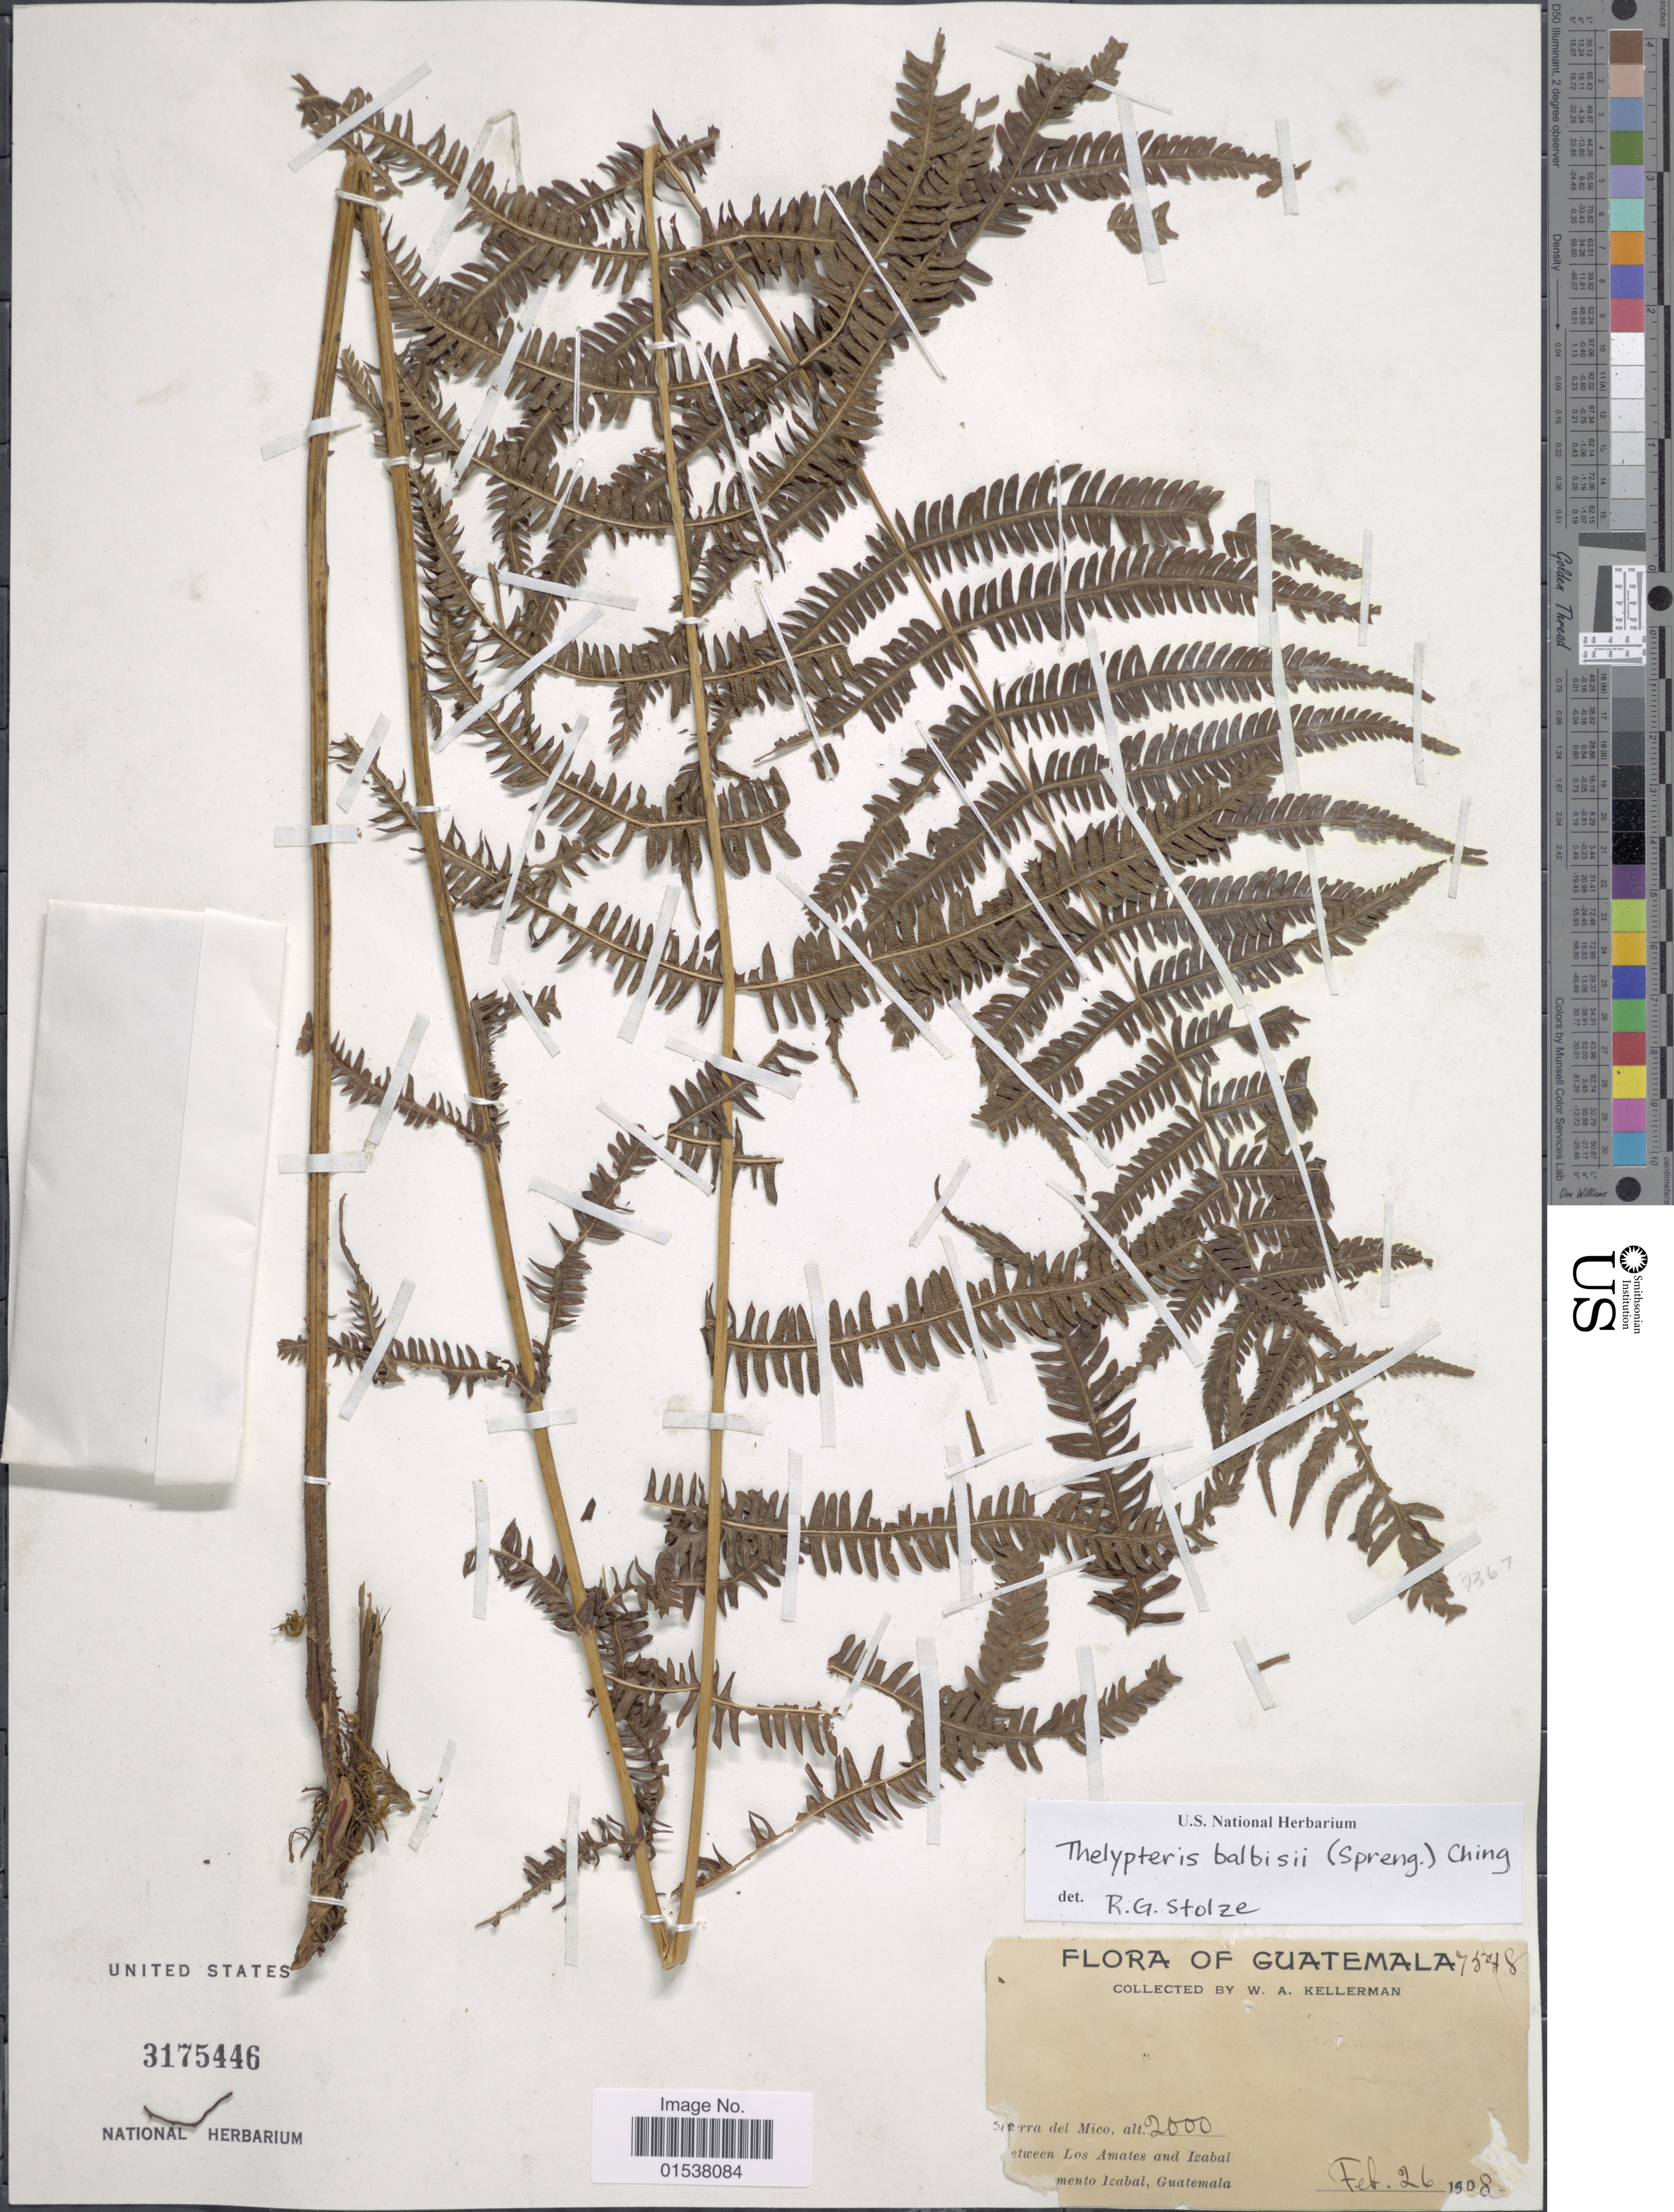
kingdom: Plantae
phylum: Tracheophyta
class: Polypodiopsida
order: Polypodiales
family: Thelypteridaceae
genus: Amauropelta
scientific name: Amauropelta balbisii (Spreng.) comb. nov., ined. 2015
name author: (Spreng.)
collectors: W. Kellerman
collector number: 7548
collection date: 1908-02-26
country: Guatemala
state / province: Izabal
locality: Sierra del Mico, between Los Amates and Izabal.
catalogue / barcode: US 3175446